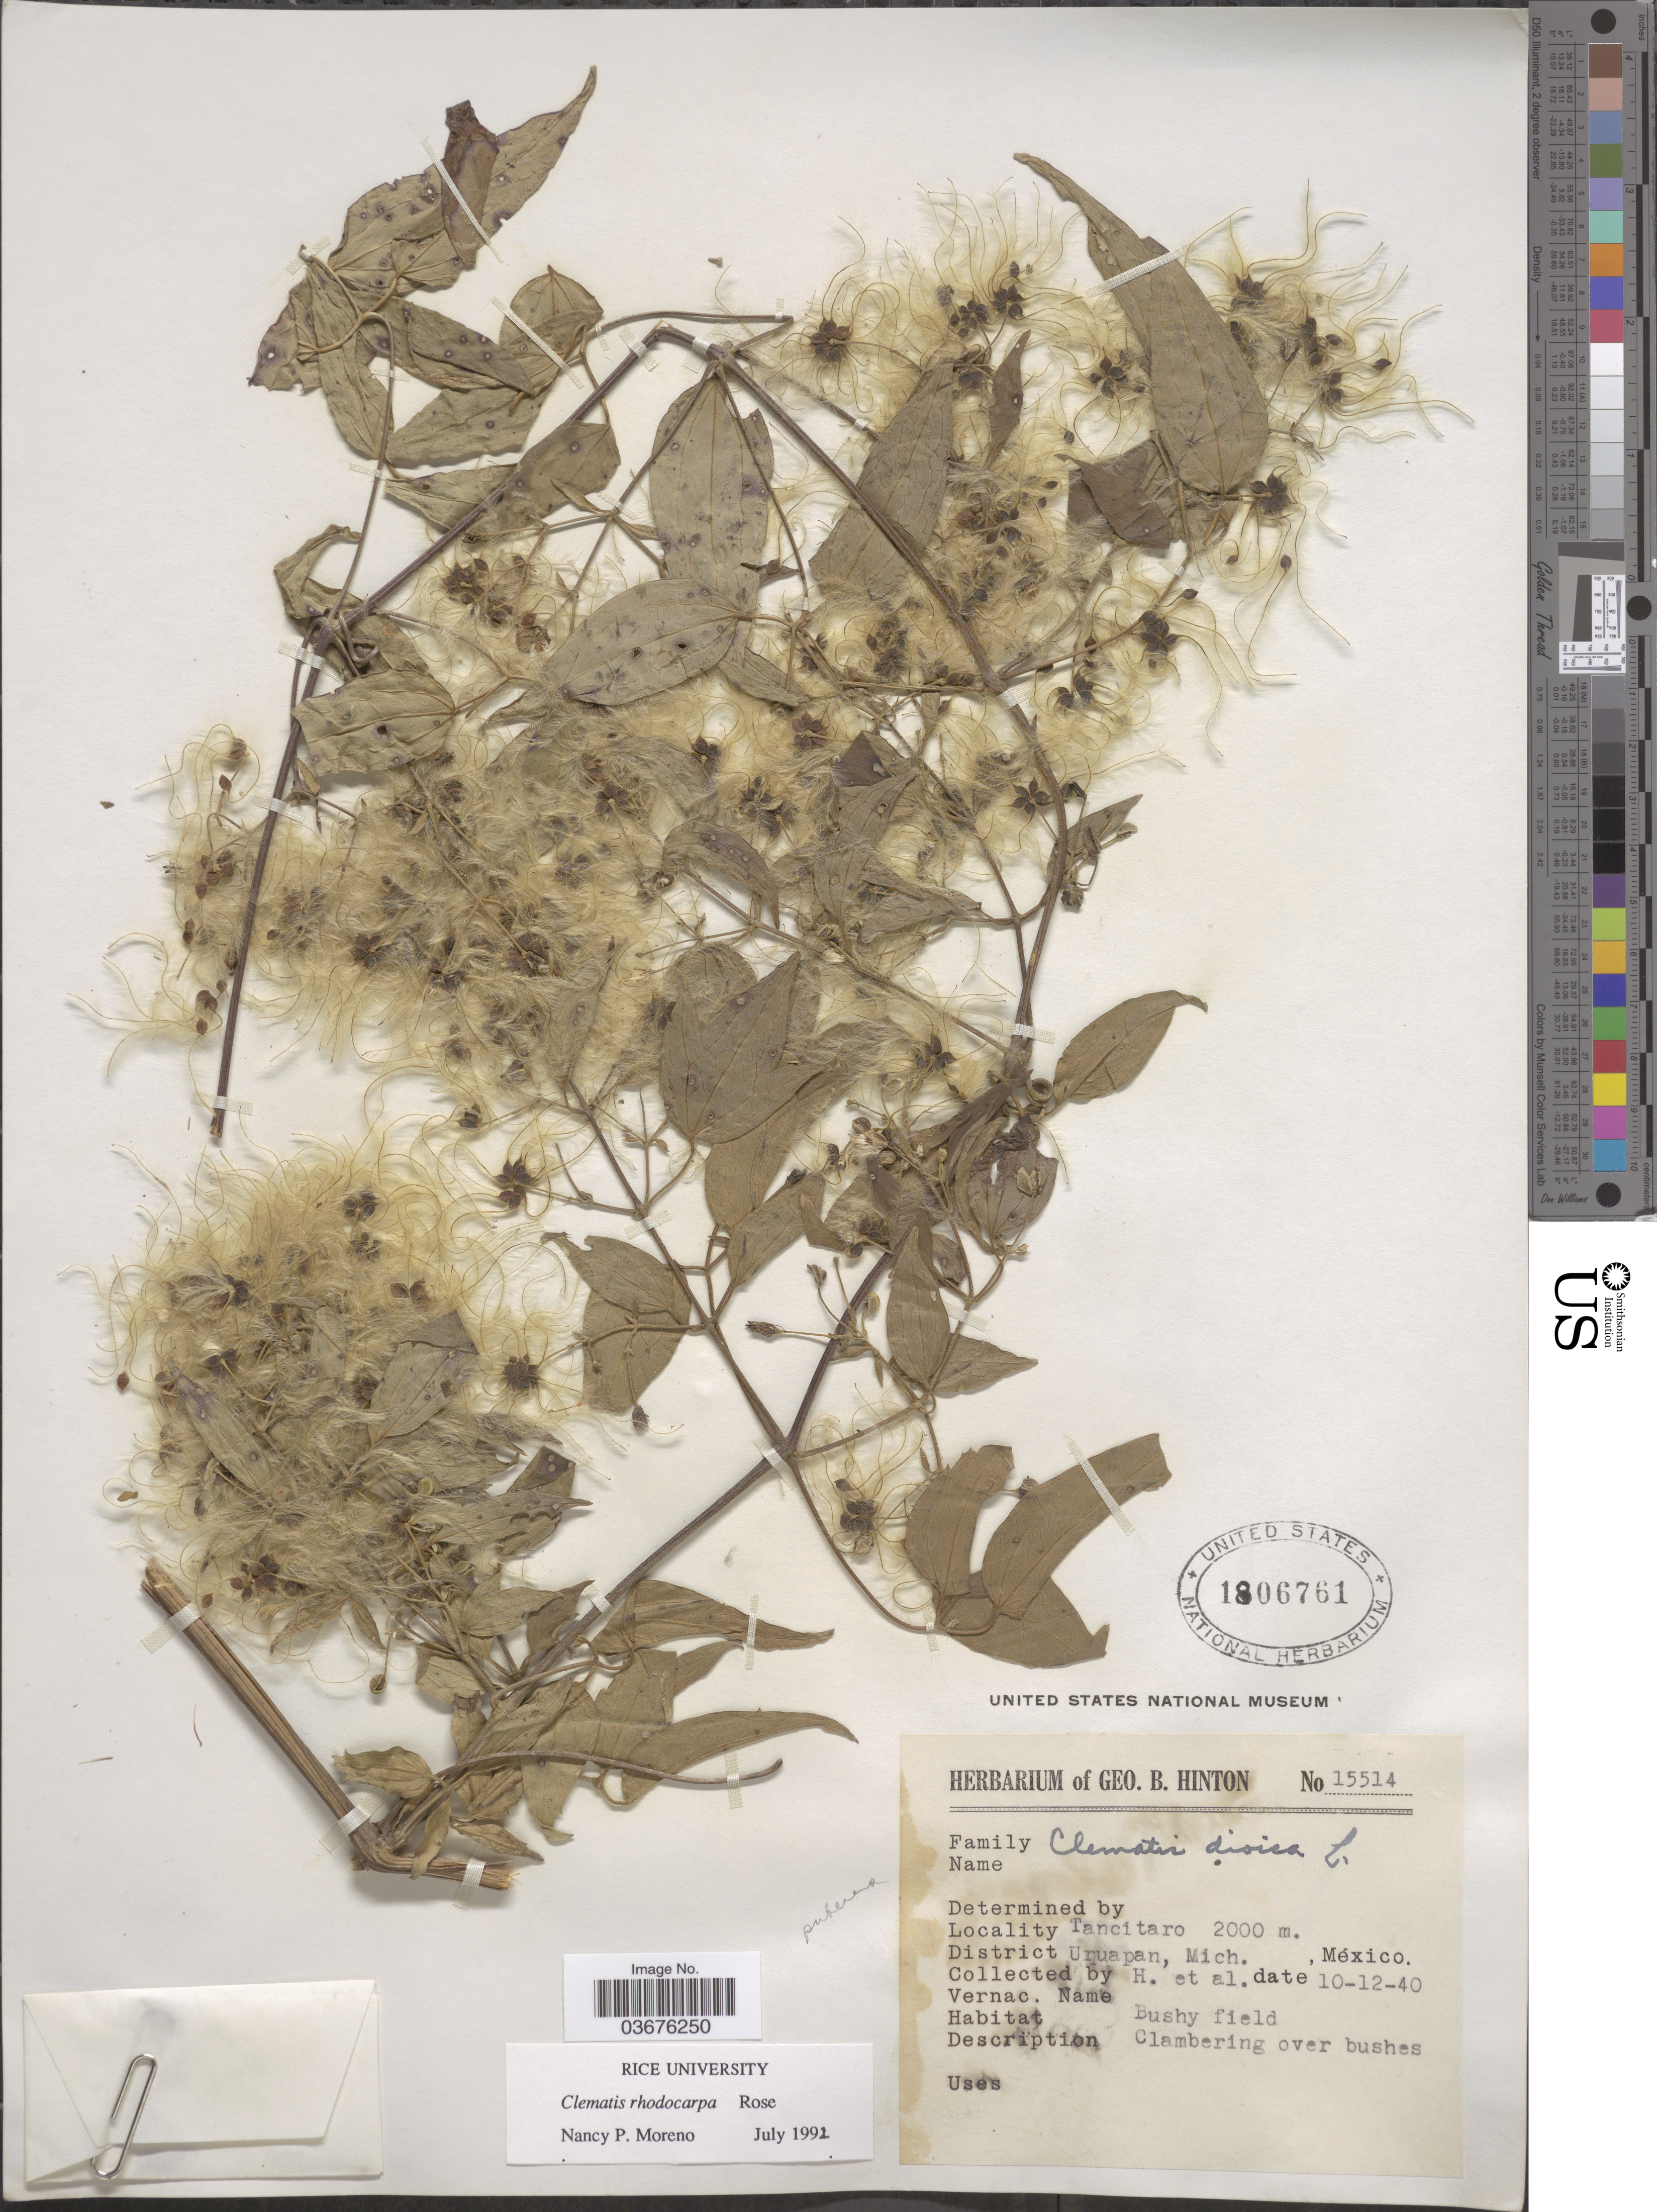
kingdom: Plantae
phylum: Tracheophyta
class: Magnoliopsida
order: Ranunculales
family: Ranunculaceae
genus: Clematis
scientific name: Clematis rhodocarpa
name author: Rose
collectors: G. B. Hinton & et al.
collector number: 15514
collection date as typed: Transcribed d/m/y: 10/12/40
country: Mexico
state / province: Michoacán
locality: Tancitaro. District Uruapan.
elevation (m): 2000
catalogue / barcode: US 1806761